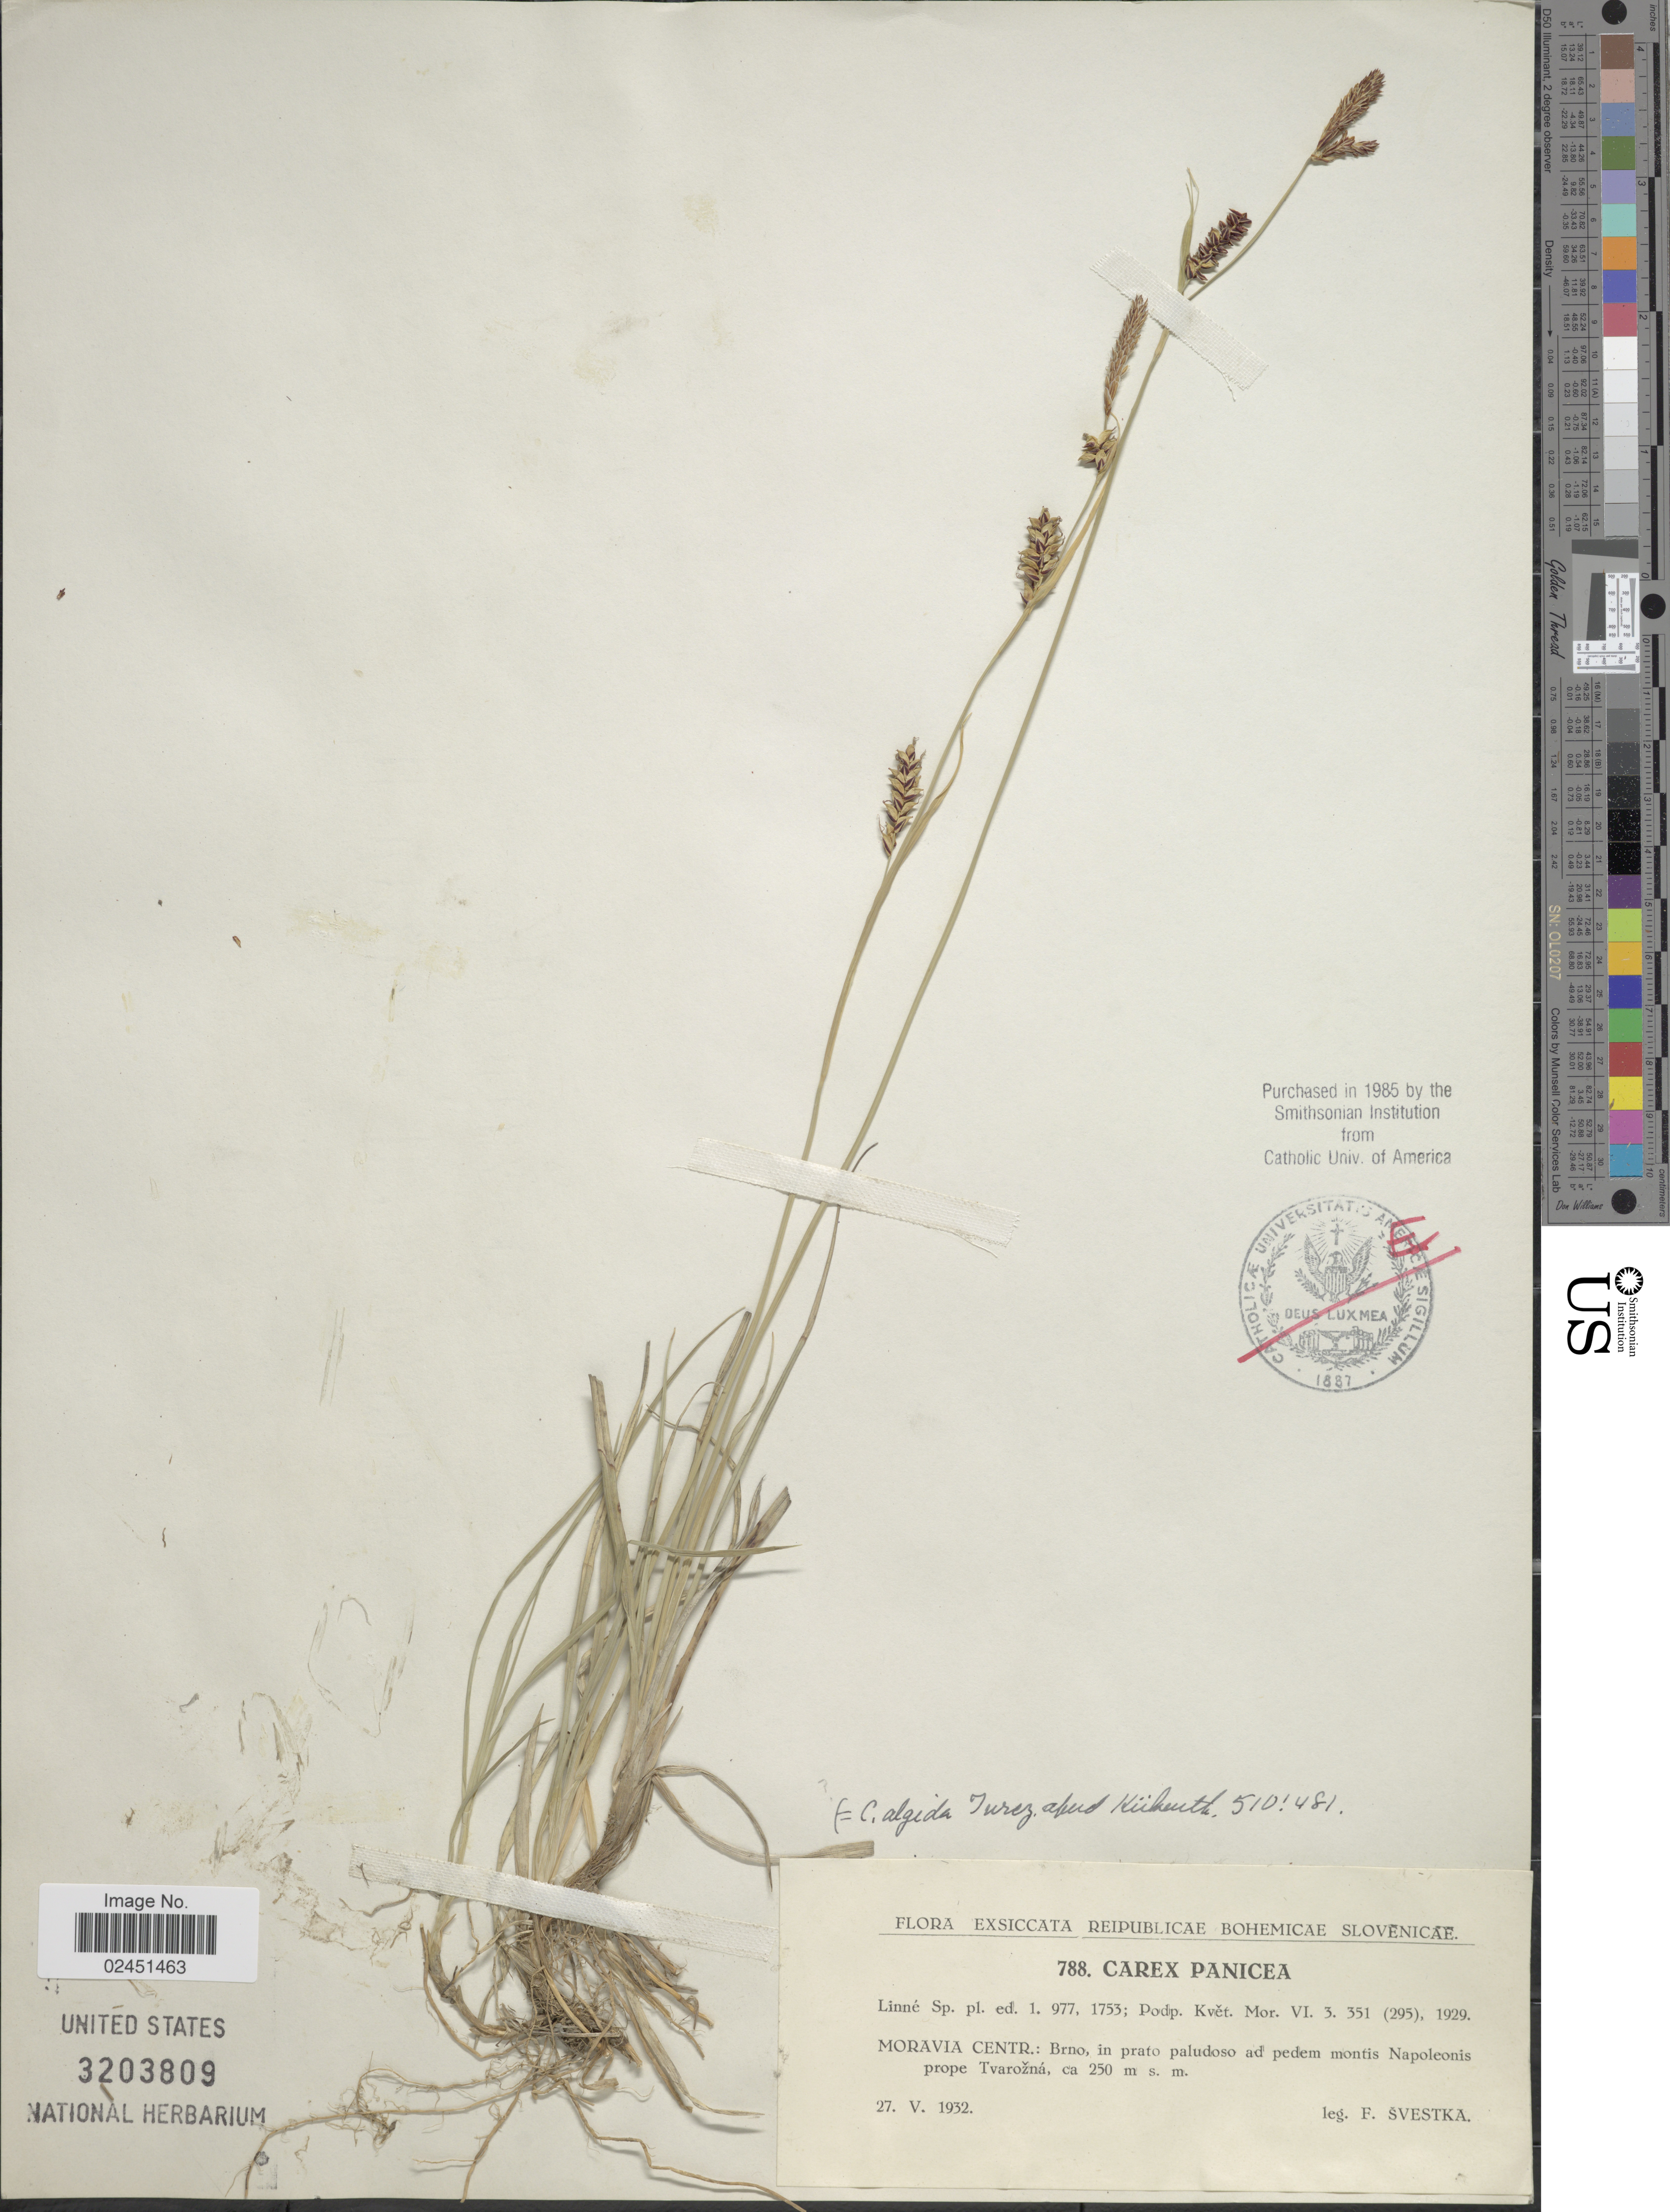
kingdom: Plantae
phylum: Tracheophyta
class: Liliopsida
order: Poales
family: Cyperaceae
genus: Carex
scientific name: Carex panicea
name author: L.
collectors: F. Svestka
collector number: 788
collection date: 1932-05-27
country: Czechia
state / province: South Moravian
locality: Reipublicae Bohemicae Slovenicae, Moravia Centr.: Brno, in prato paludoso ad pedem montis Napoleonis prope Tvarozna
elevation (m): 250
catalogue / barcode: US 3203809